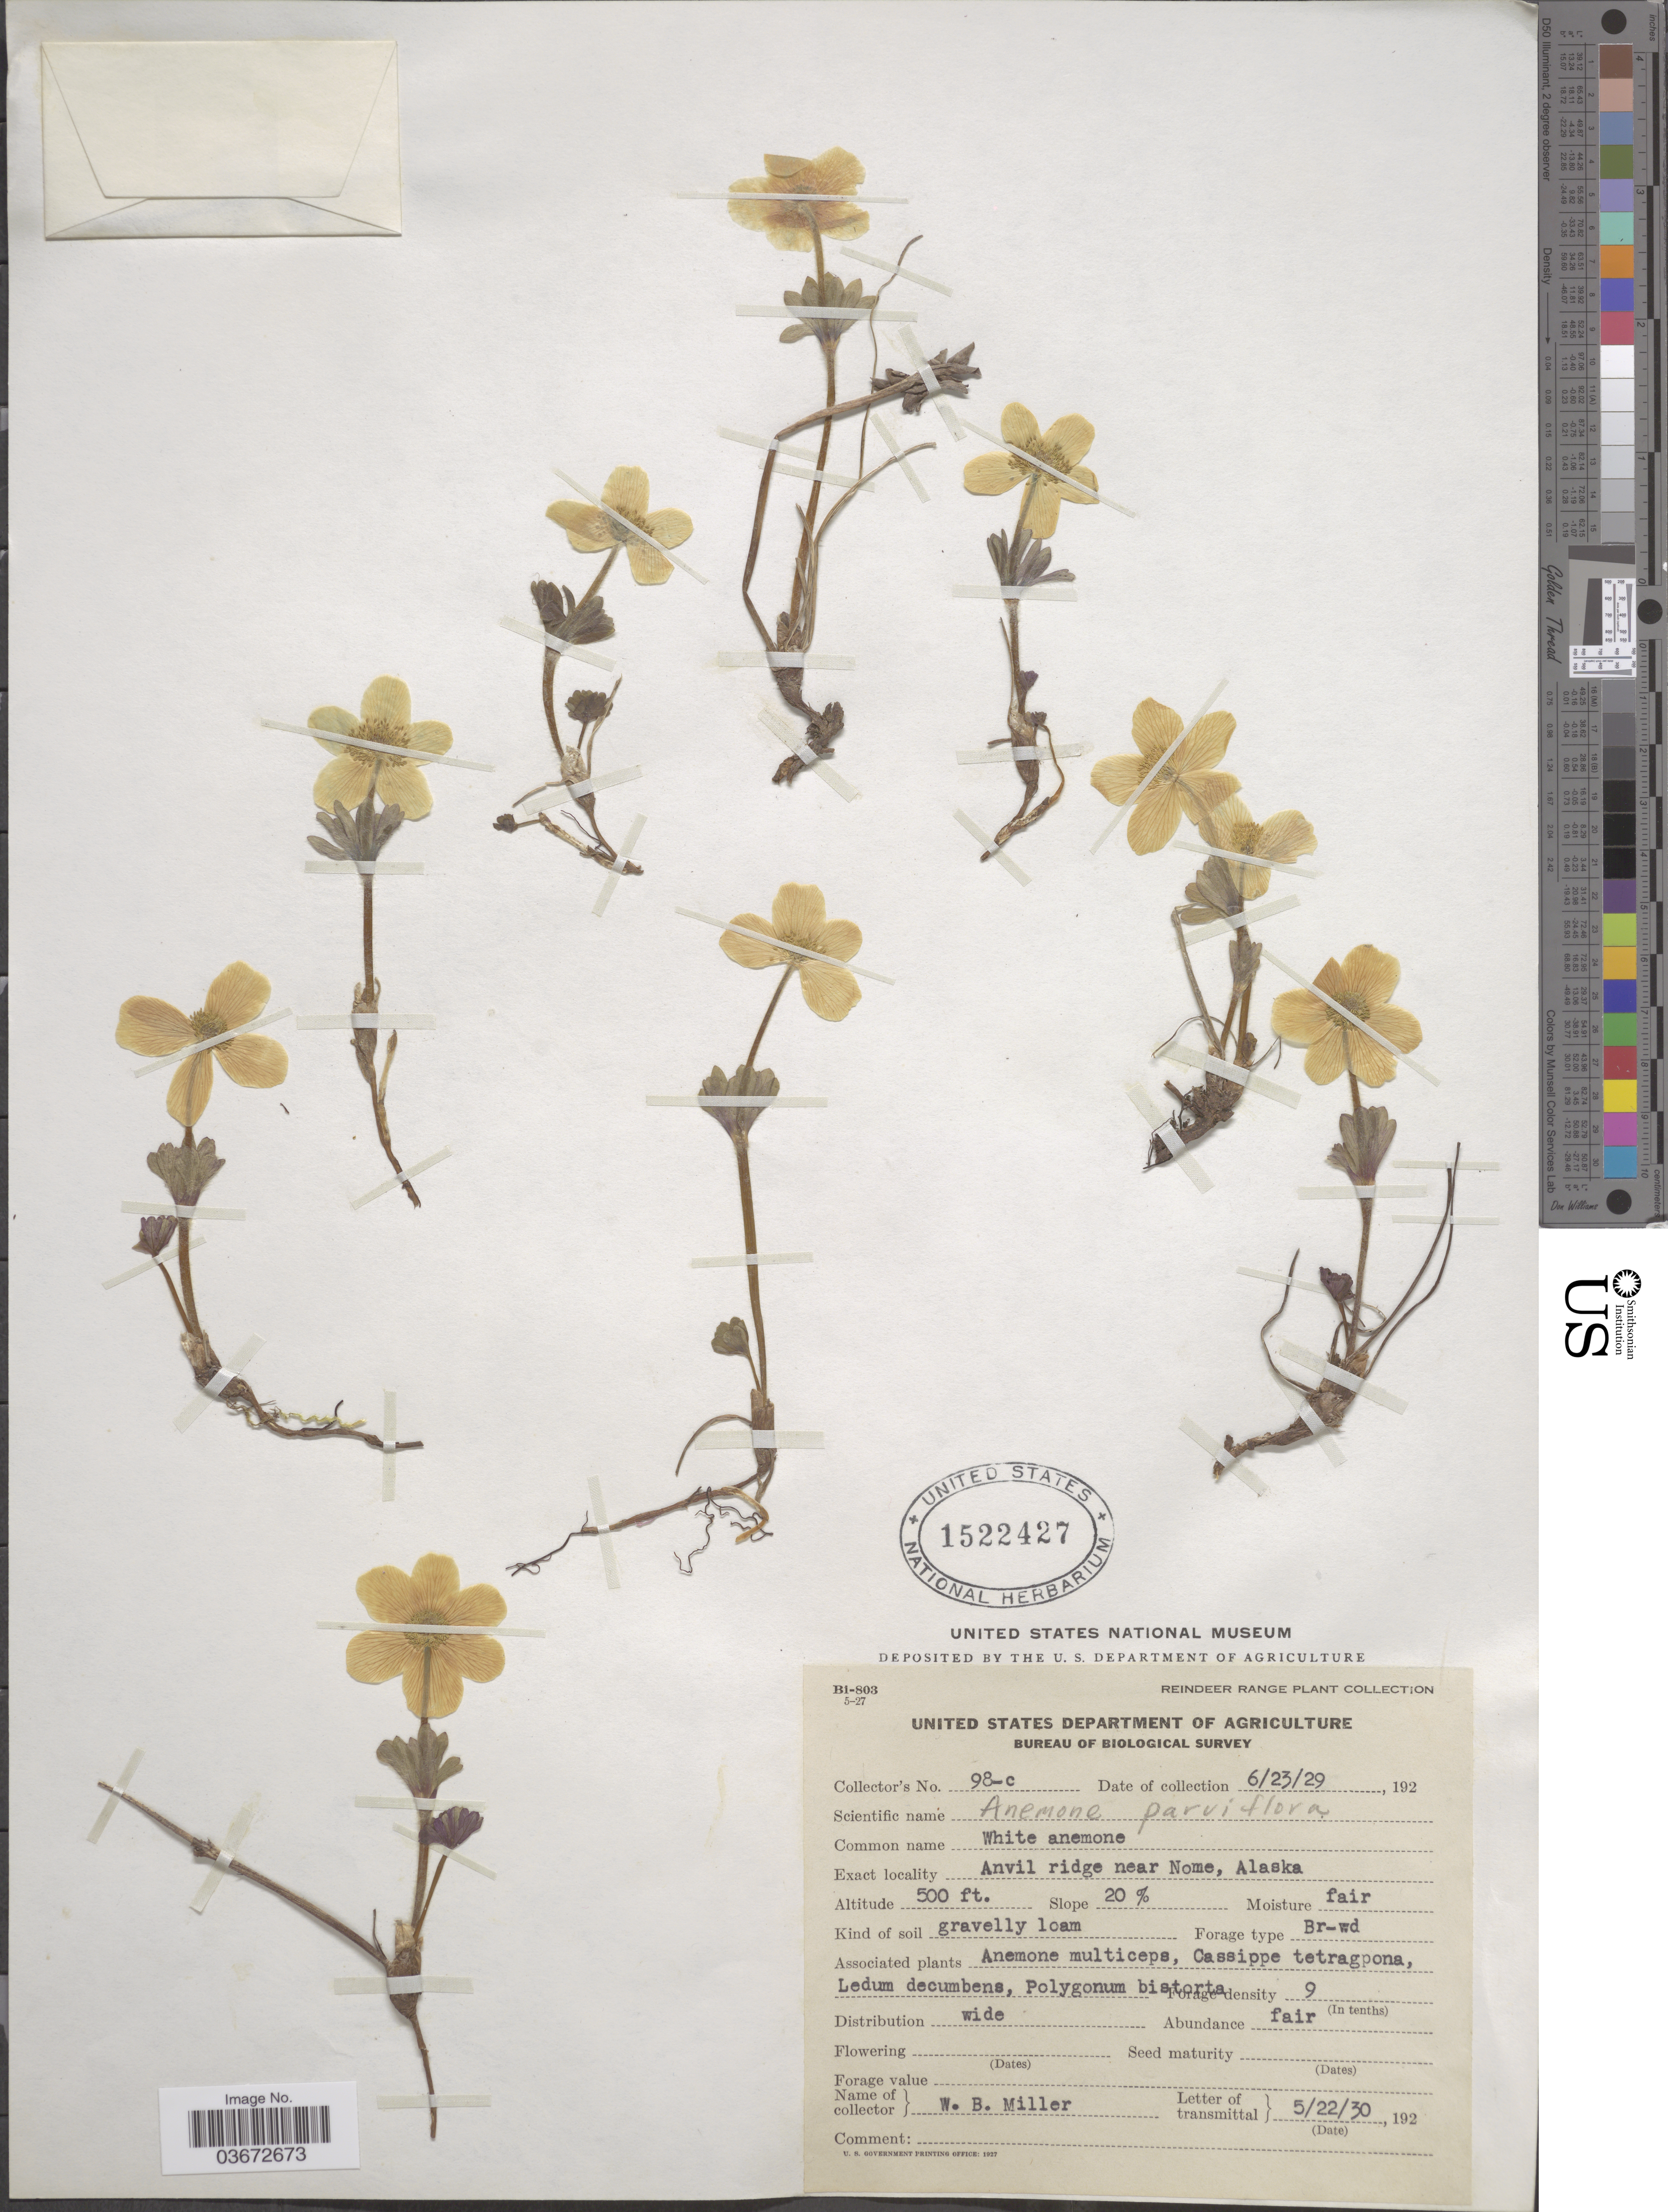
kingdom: Plantae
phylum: Tracheophyta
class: Magnoliopsida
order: Ranunculales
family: Ranunculaceae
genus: Anemone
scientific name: Anemone parviflora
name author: Michx.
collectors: W. Miller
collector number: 98-c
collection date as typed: Transcribed d/m/y: 23/6/29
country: United States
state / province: Alaska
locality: Anvil ridge near Nome.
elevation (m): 152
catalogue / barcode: US 1522427